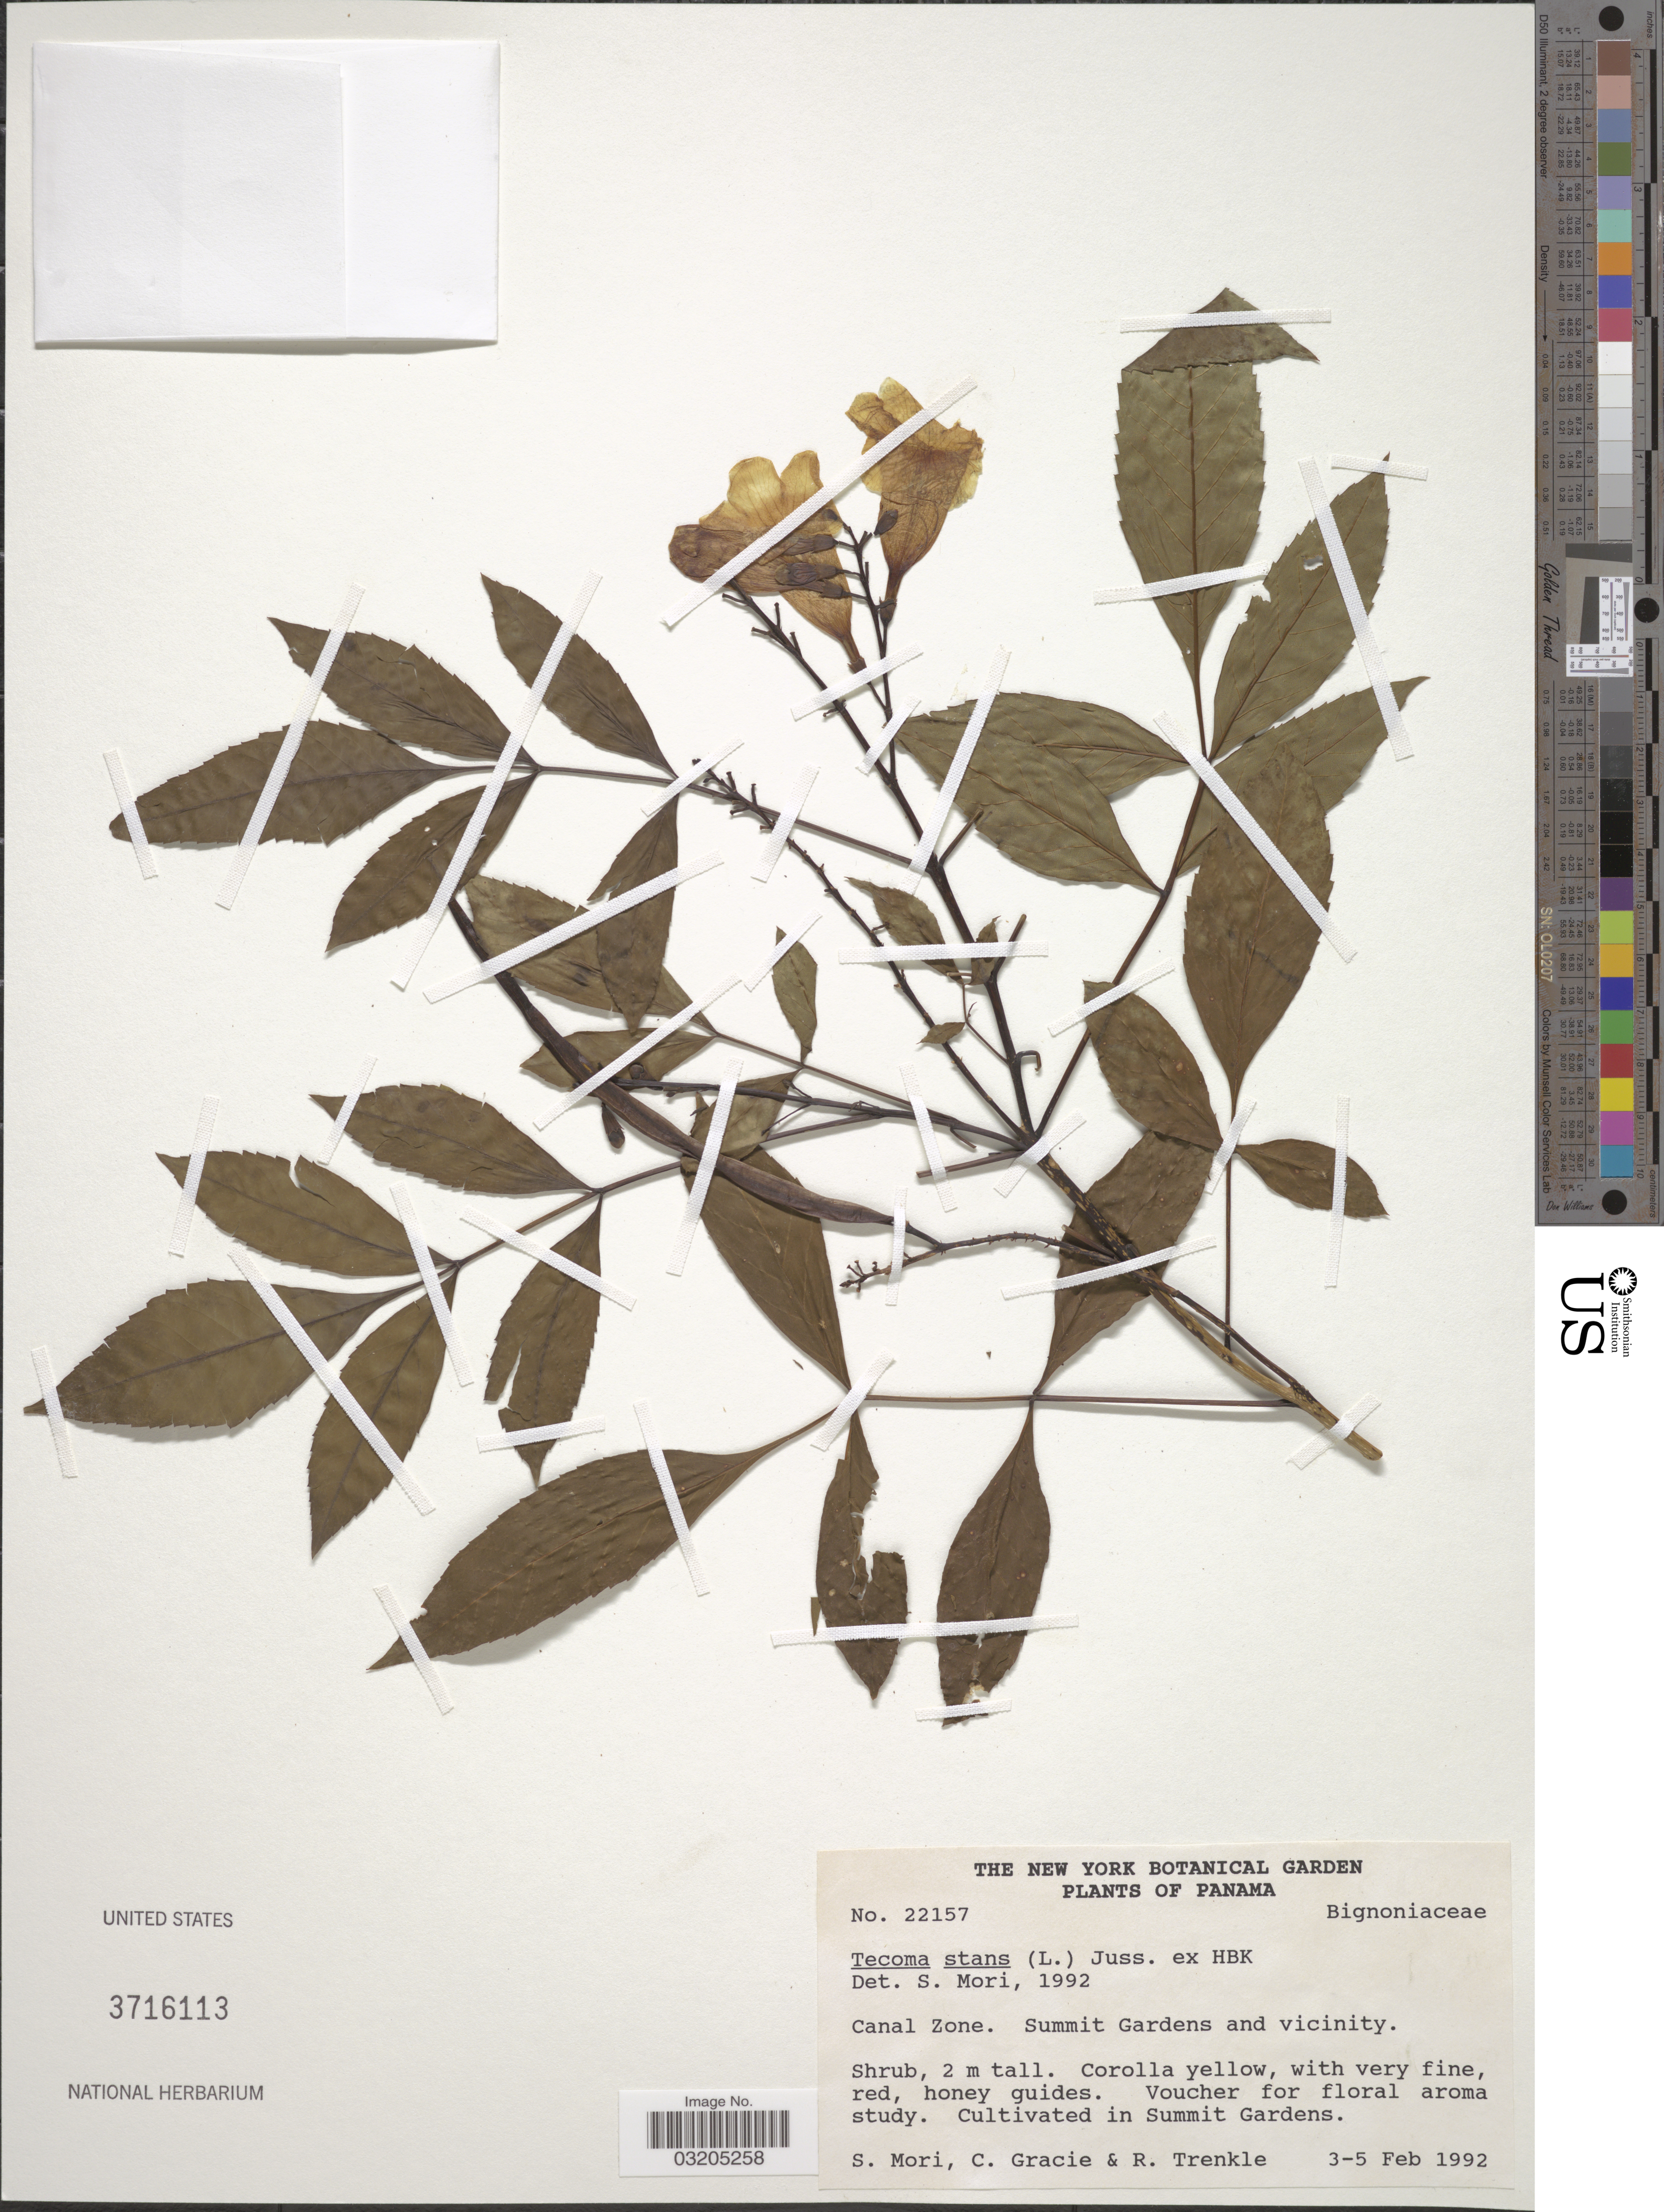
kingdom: Plantae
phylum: Tracheophyta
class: Magnoliopsida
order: Lamiales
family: Bignoniaceae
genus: Tecoma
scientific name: Tecoma stans var. stans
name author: (L.) Juss. ex Kunth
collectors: S. Mori, C. A. Gracie & R. Trenkle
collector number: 22157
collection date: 1992-02-03/1992-02-05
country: Panama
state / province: Colón / Panamá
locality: Canal Zone. Summit Gardens and vicinity.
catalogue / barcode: US 3716113